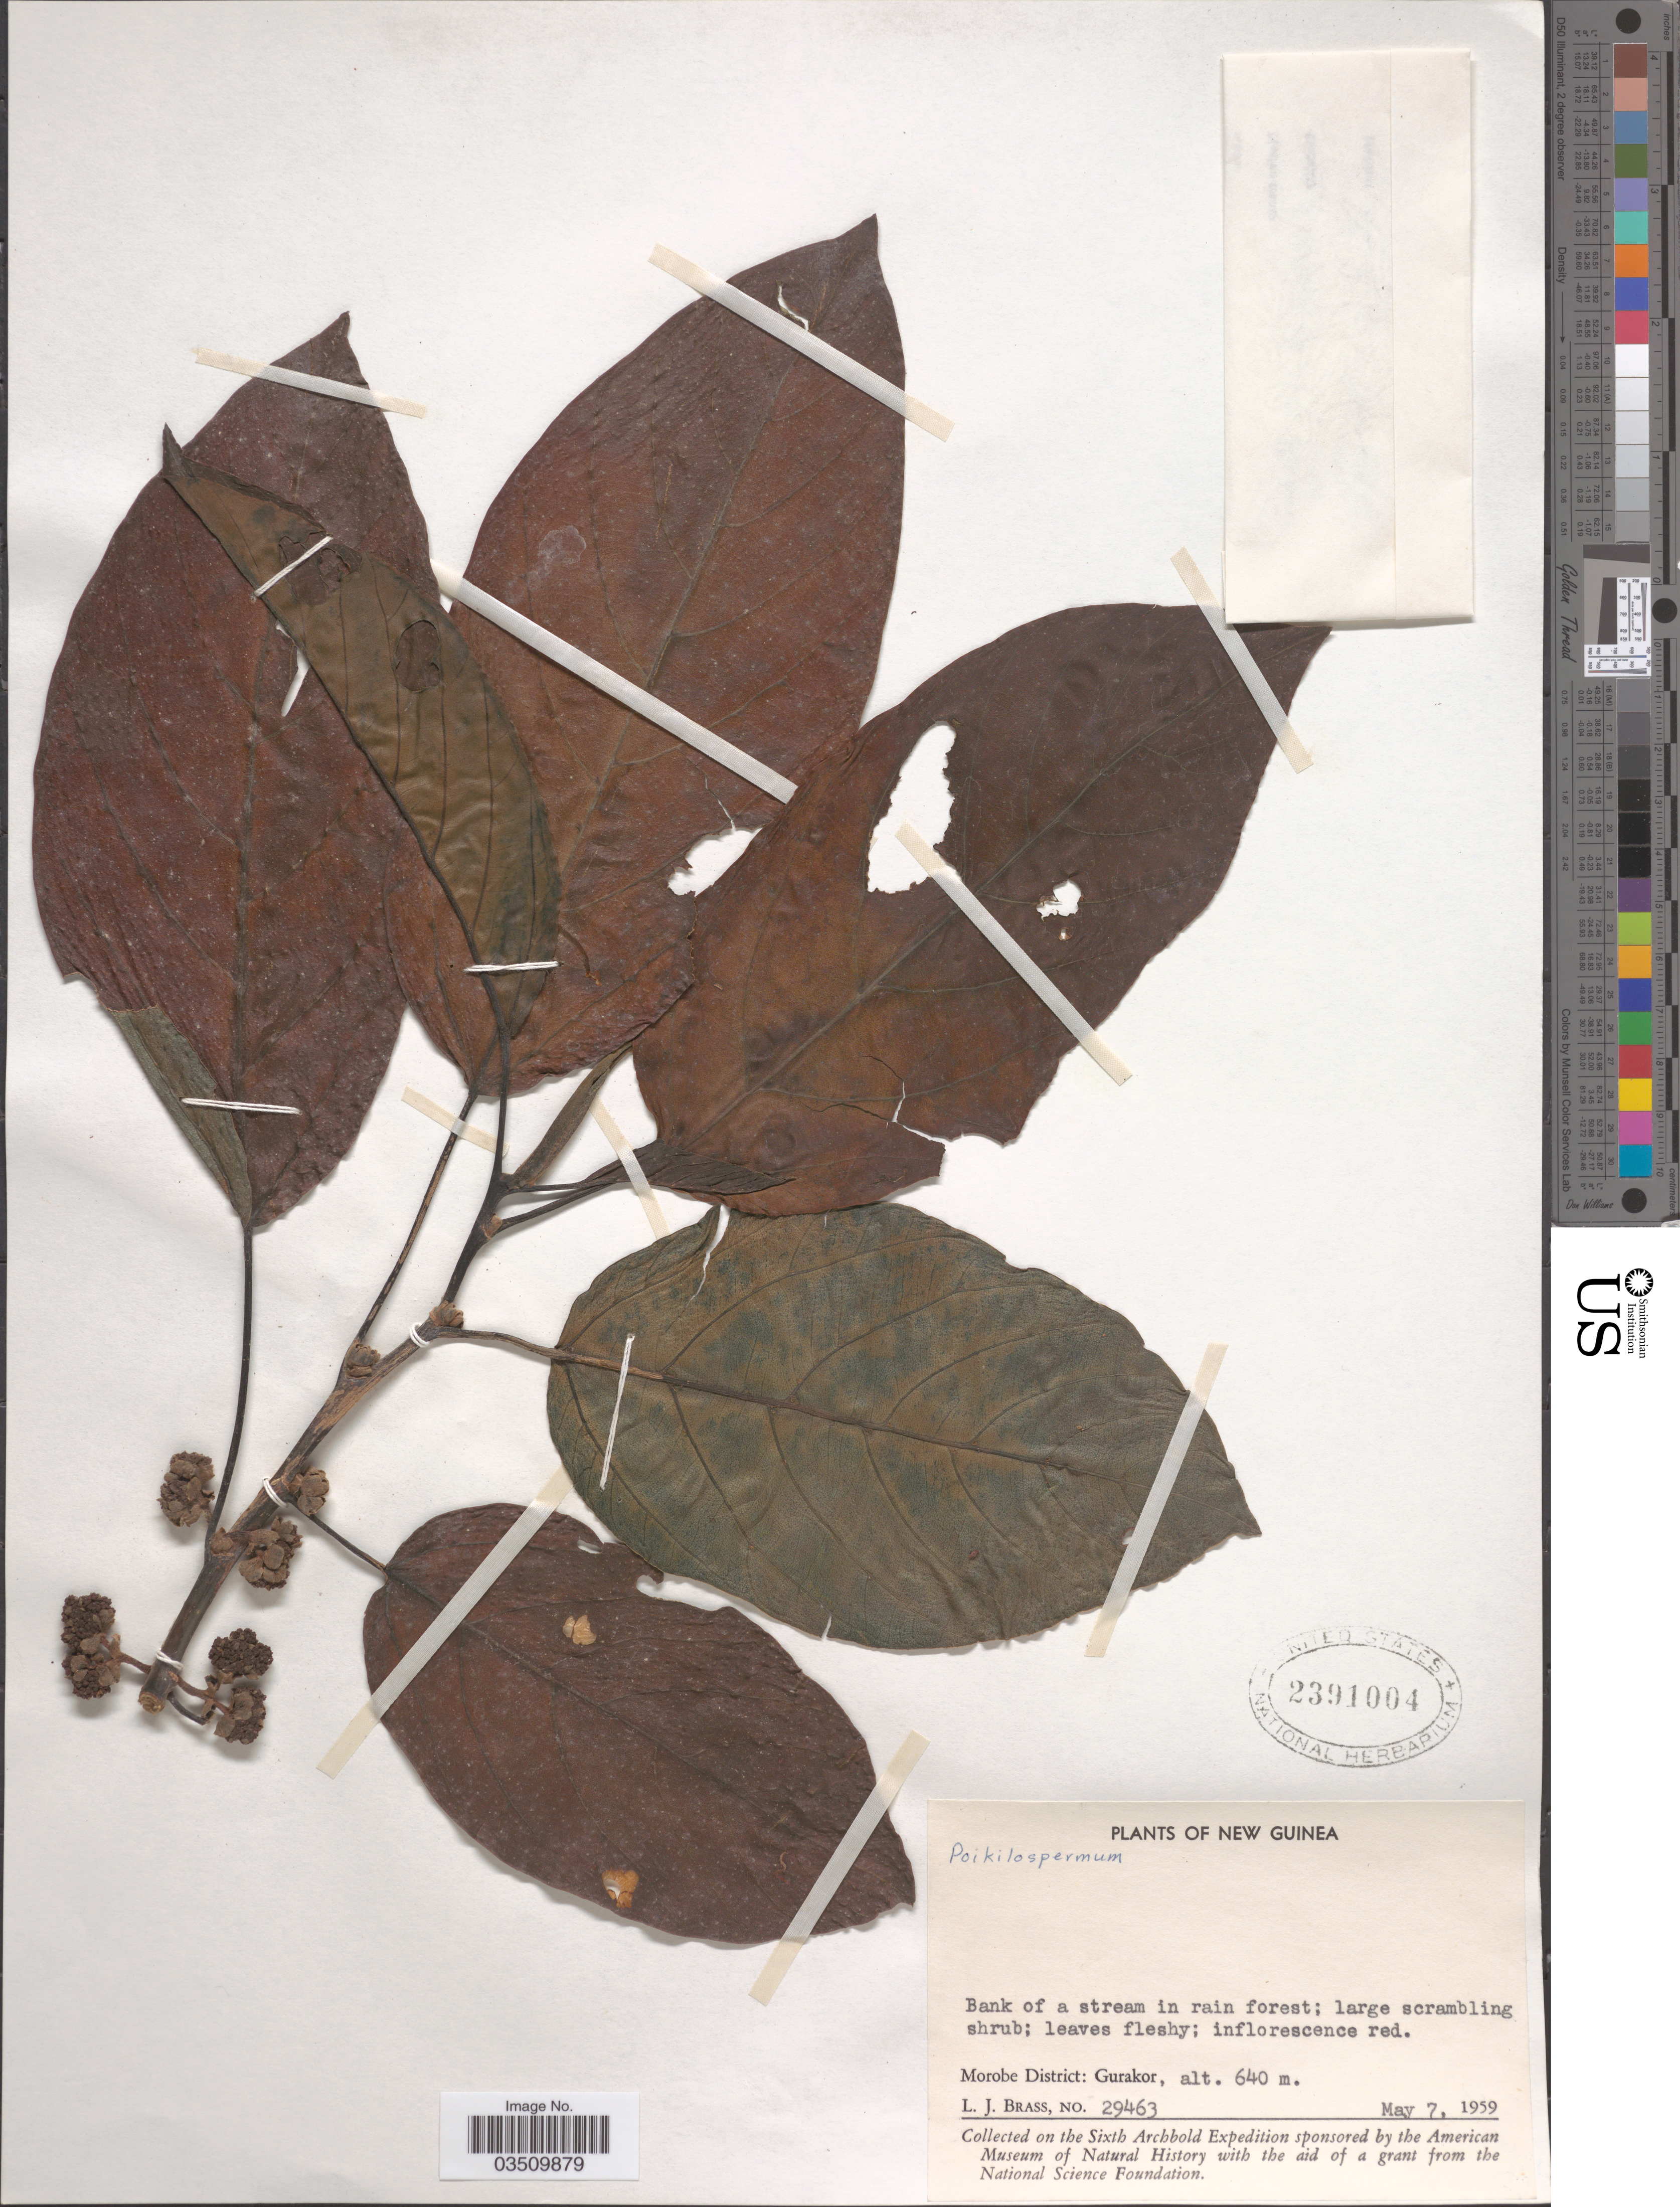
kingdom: Plantae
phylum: Tracheophyta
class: Magnoliopsida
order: Rosales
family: Urticaceae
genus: Poikilospermum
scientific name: Poikilospermum sp.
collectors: L. J. Brass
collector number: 29463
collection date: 1959-05-07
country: Papua New Guinea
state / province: Morobe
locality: New Guinea. Morobe District: Gurakor.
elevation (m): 640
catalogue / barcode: US 2391004